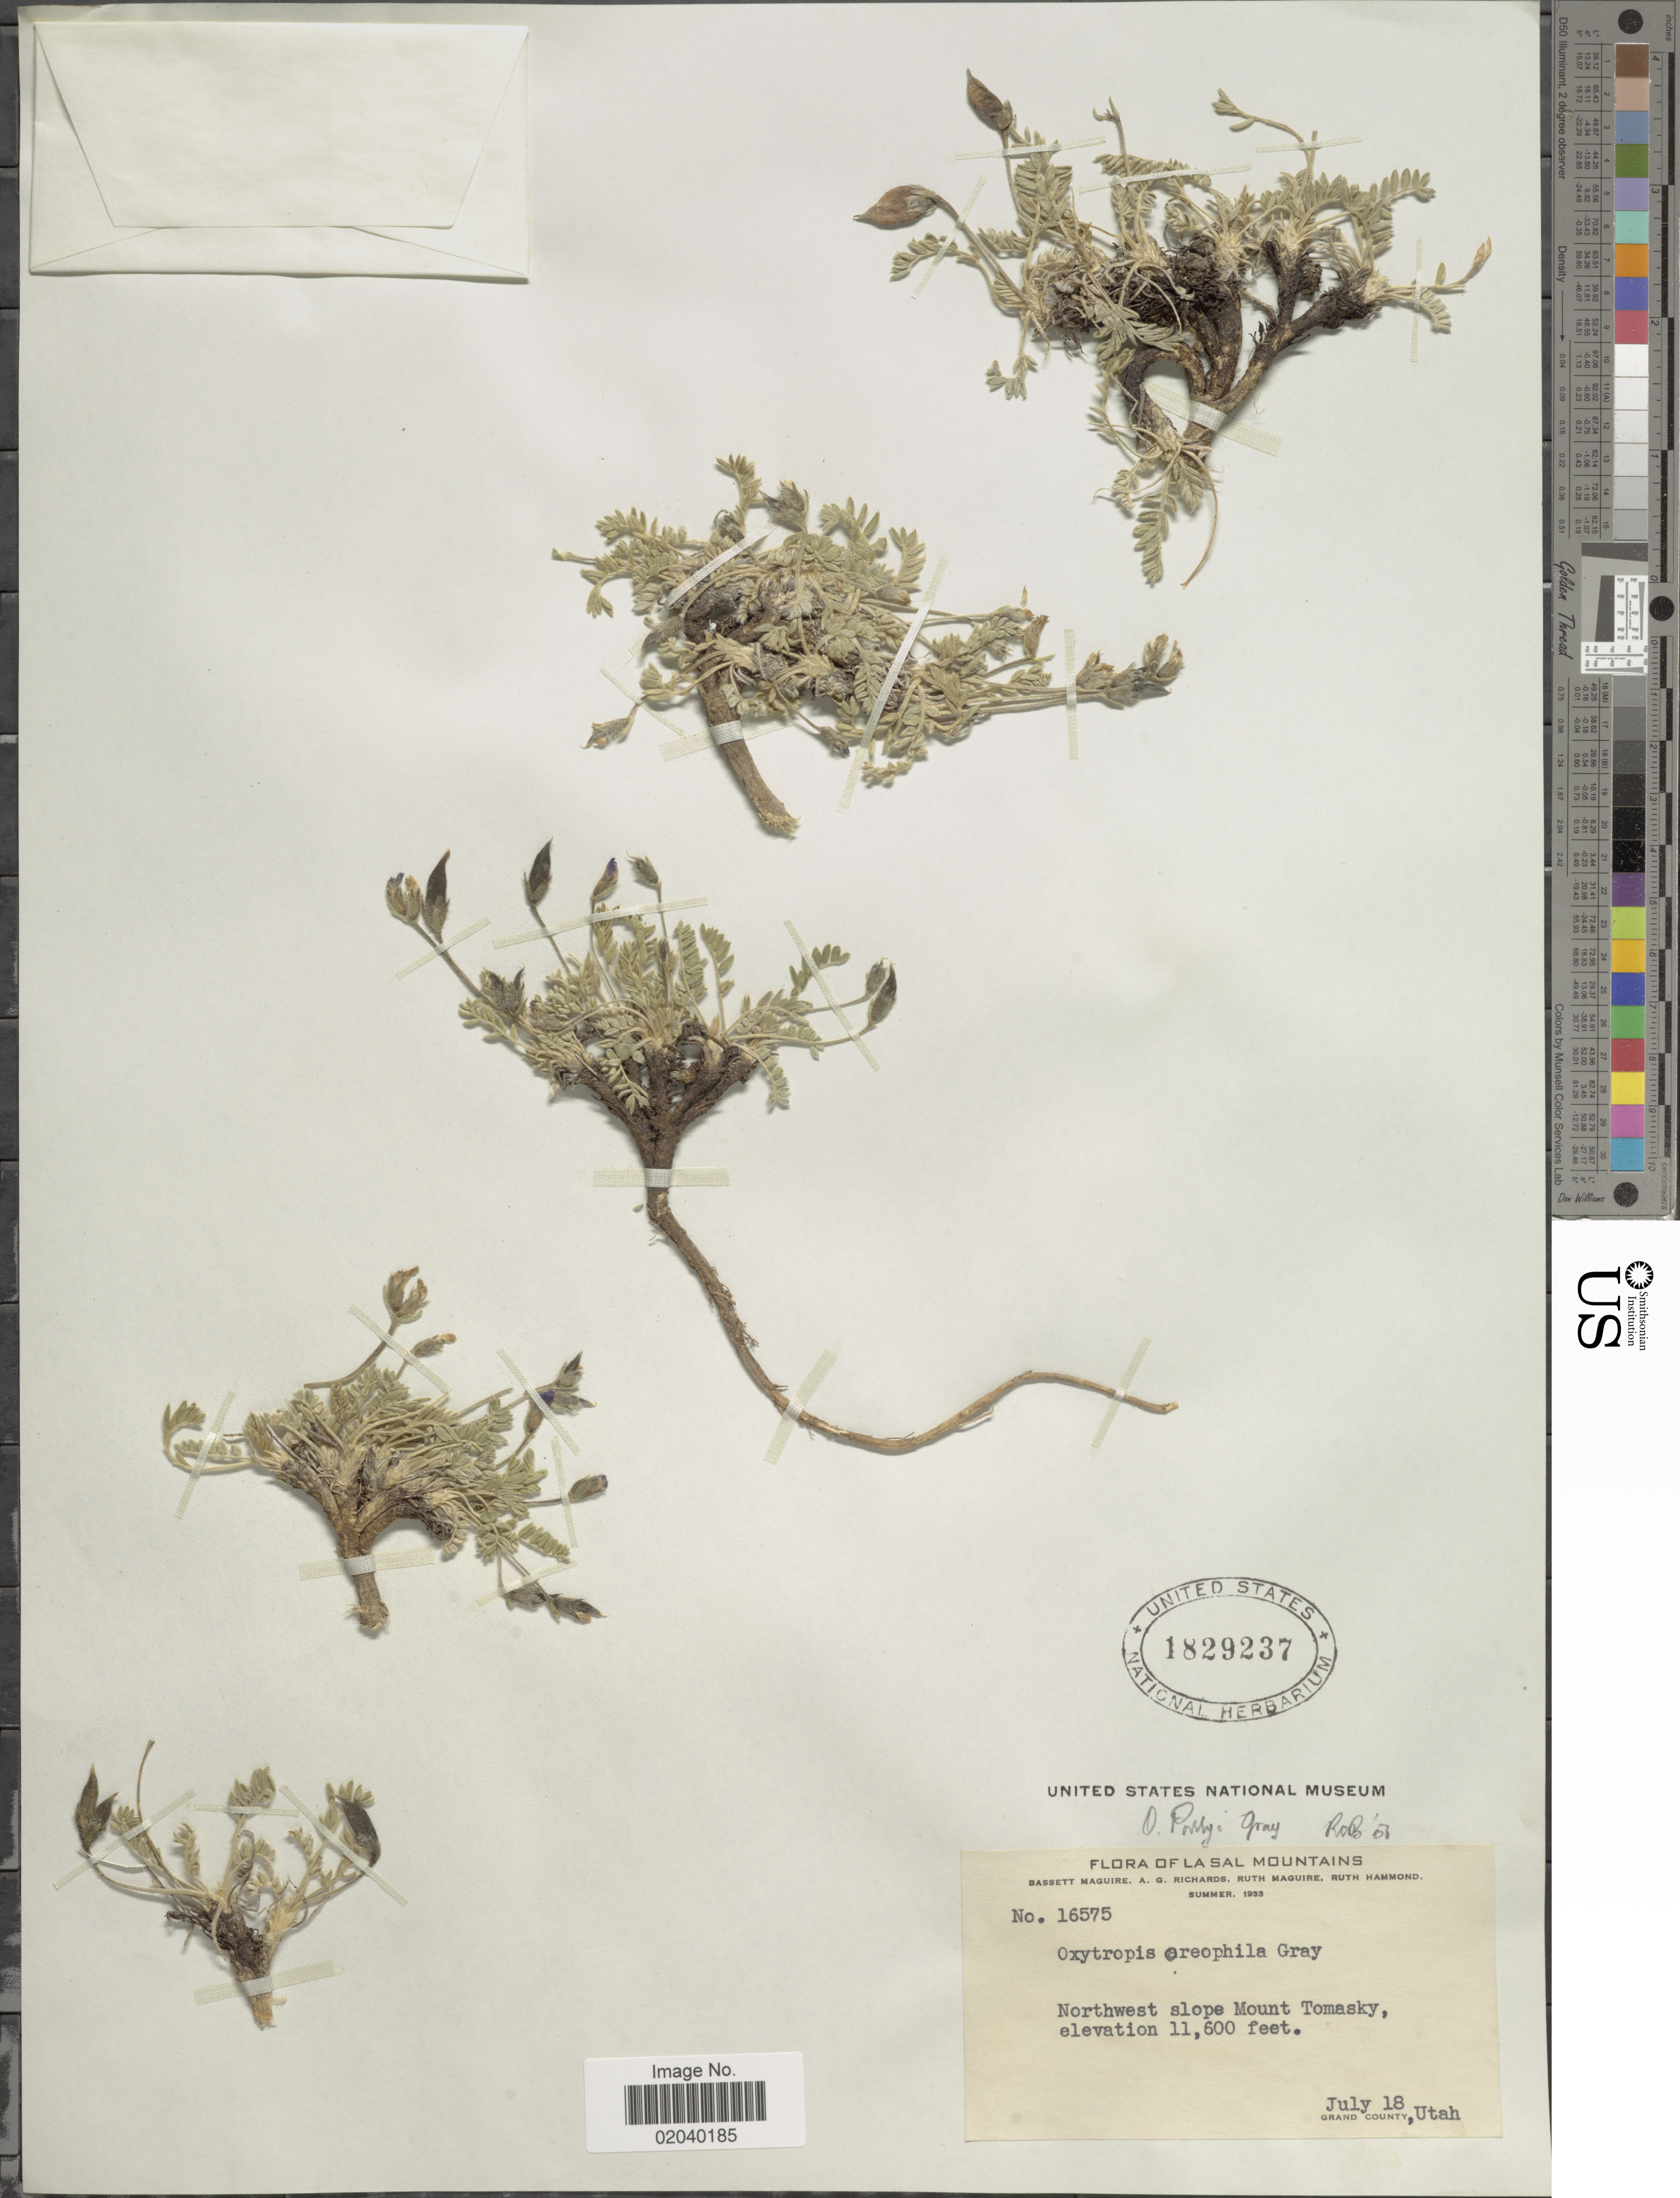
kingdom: Plantae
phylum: Tracheophyta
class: Magnoliopsida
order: Fabales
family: Fabaceae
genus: Oxytropis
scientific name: Oxytropis parryi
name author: A. Gray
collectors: B. Maguire, A. Richards, R. R. Maguire & R. Hammond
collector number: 16575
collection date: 1933-07-18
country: United States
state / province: Utah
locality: La Sal Mountains, Northwest slope Mount Tomasky, Grand County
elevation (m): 3536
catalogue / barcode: US 1829237